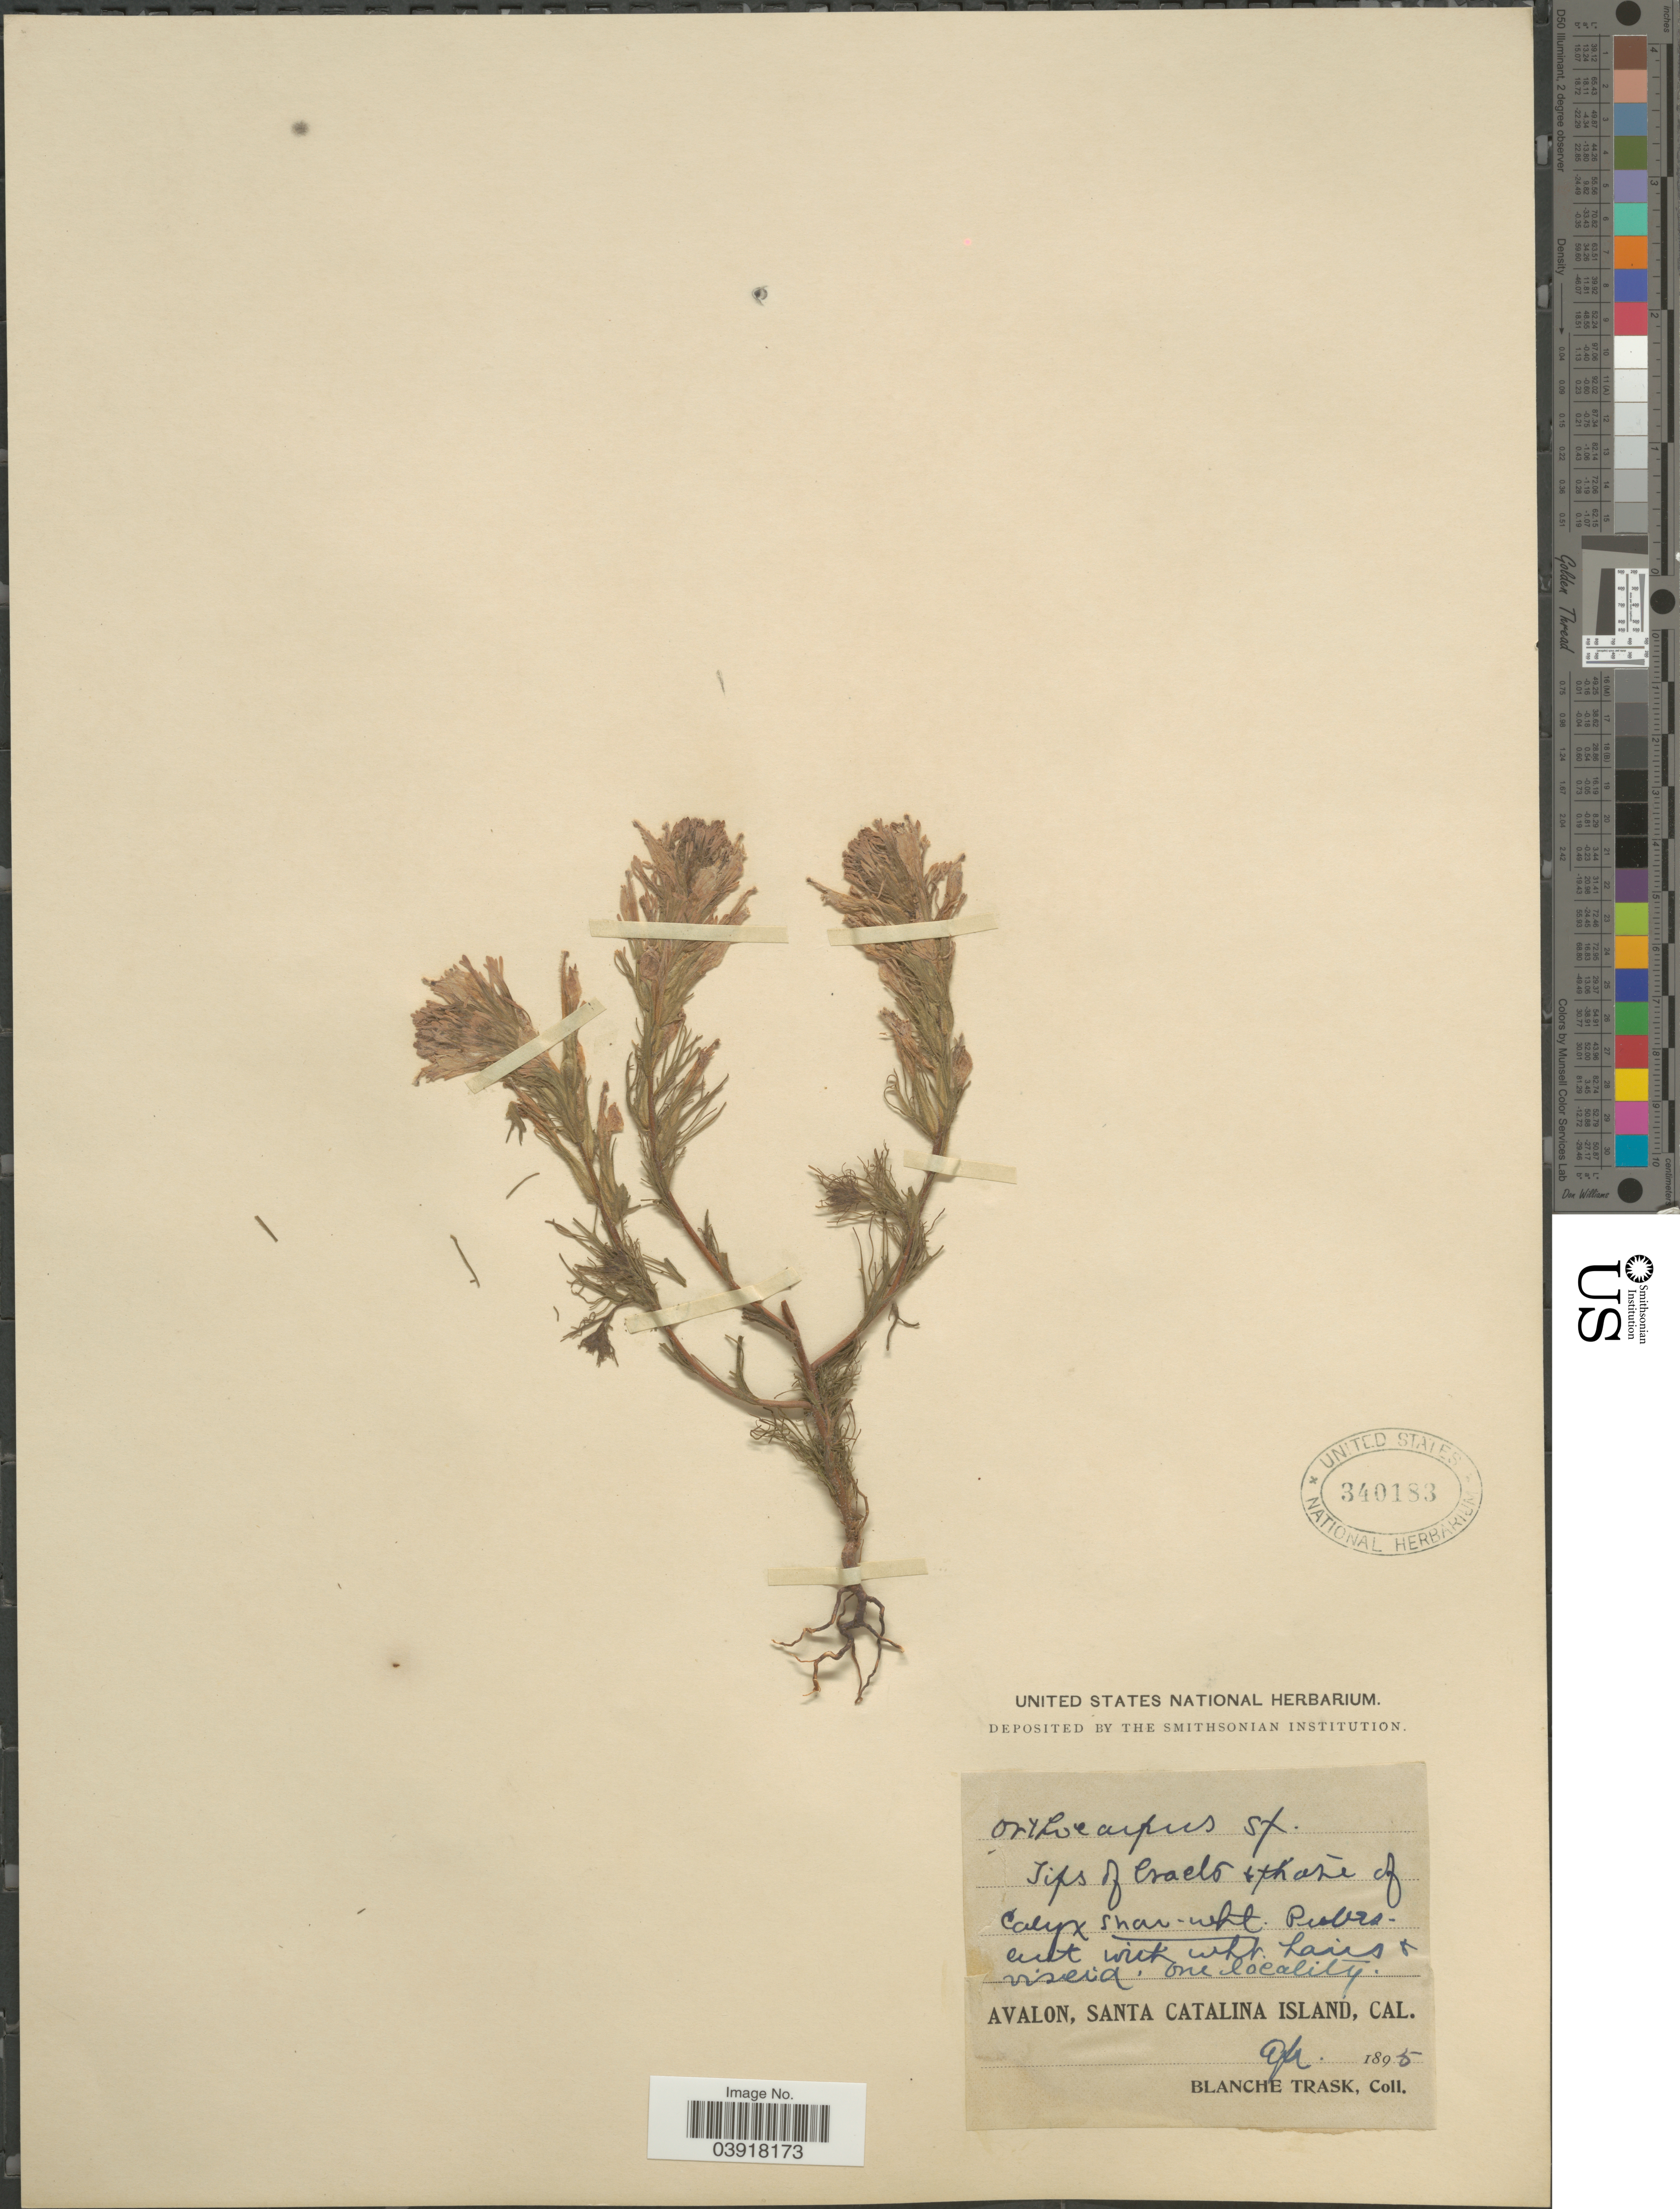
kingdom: Plantae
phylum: Tracheophyta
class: Magnoliopsida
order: Lamiales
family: Orobanchaceae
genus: Orthocarpus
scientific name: Orthocarpus sp.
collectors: B. Trask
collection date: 1895-04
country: United States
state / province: California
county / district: Los Angeles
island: Santa Catalina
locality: Avalon, Santa Catalina Island.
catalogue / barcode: US 340183